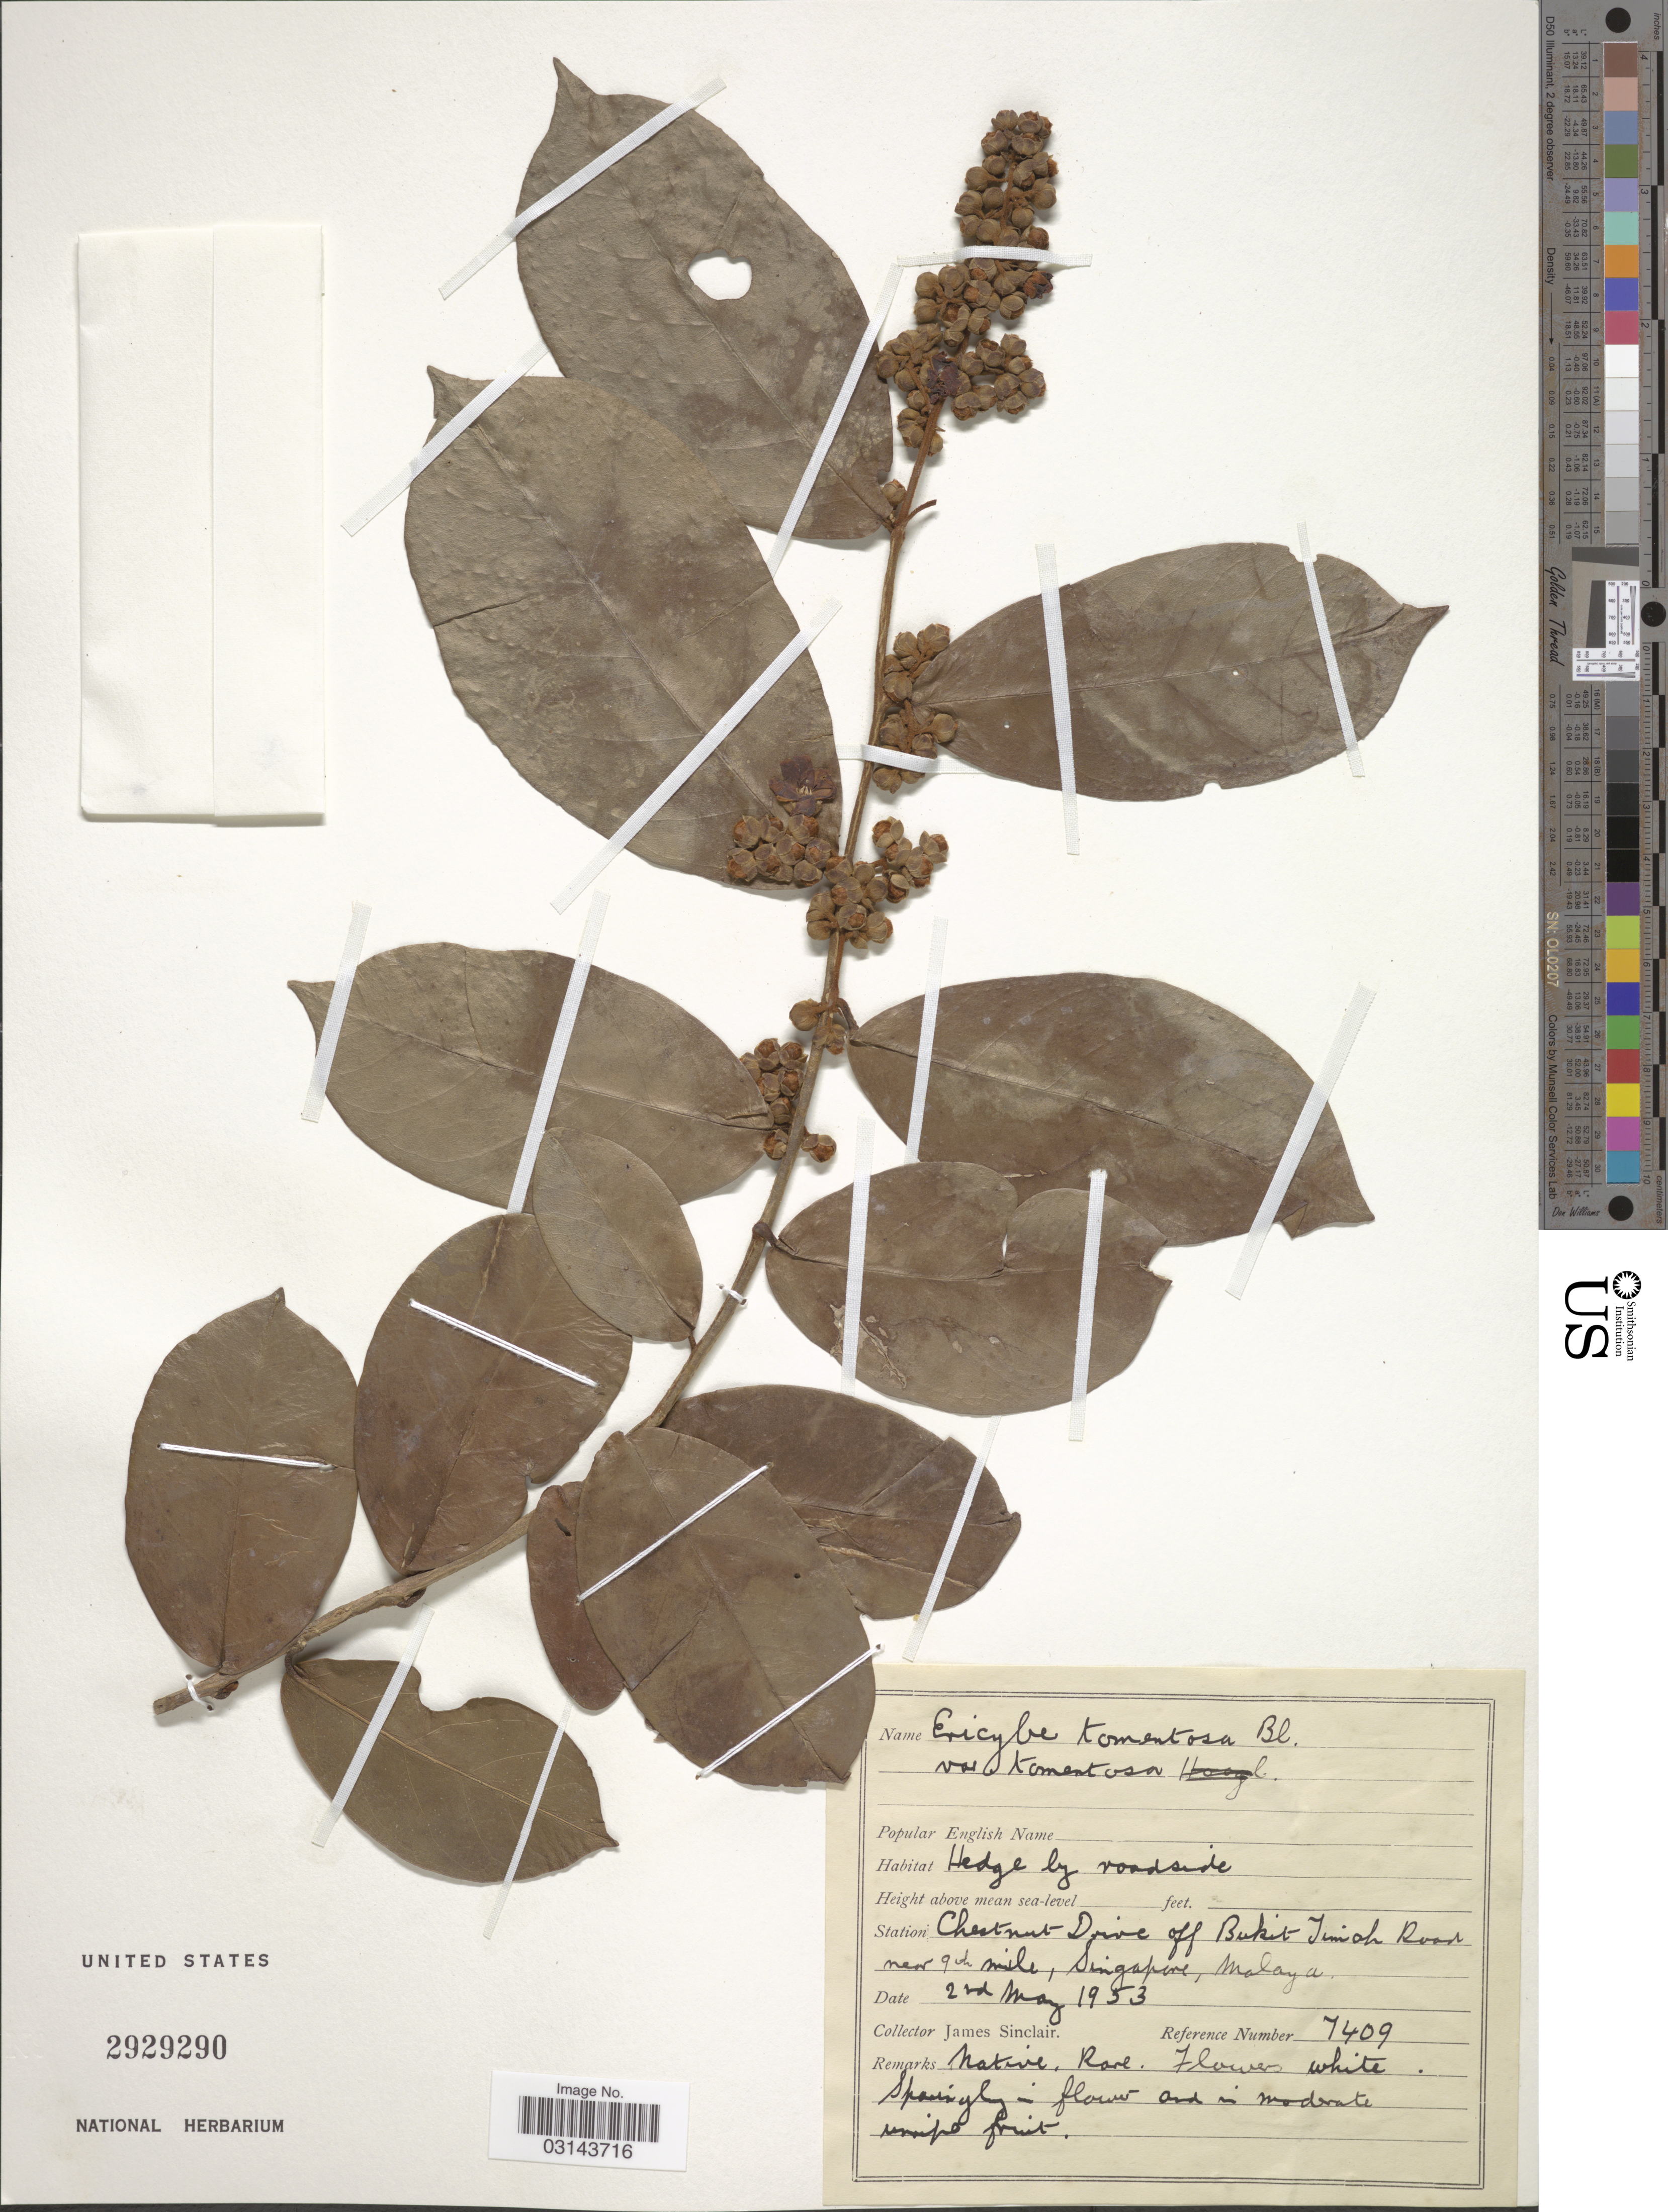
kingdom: Plantae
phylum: Tracheophyta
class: Magnoliopsida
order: Solanales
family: Convolvulaceae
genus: Erycibe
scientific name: Erycibe tomentosa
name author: Blume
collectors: J. Sinclair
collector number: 7409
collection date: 1953-05-02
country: Singapore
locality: Station Chestnut Drive off Bukit Jimah Road near 9th mile, Malaya.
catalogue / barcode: US 2929290